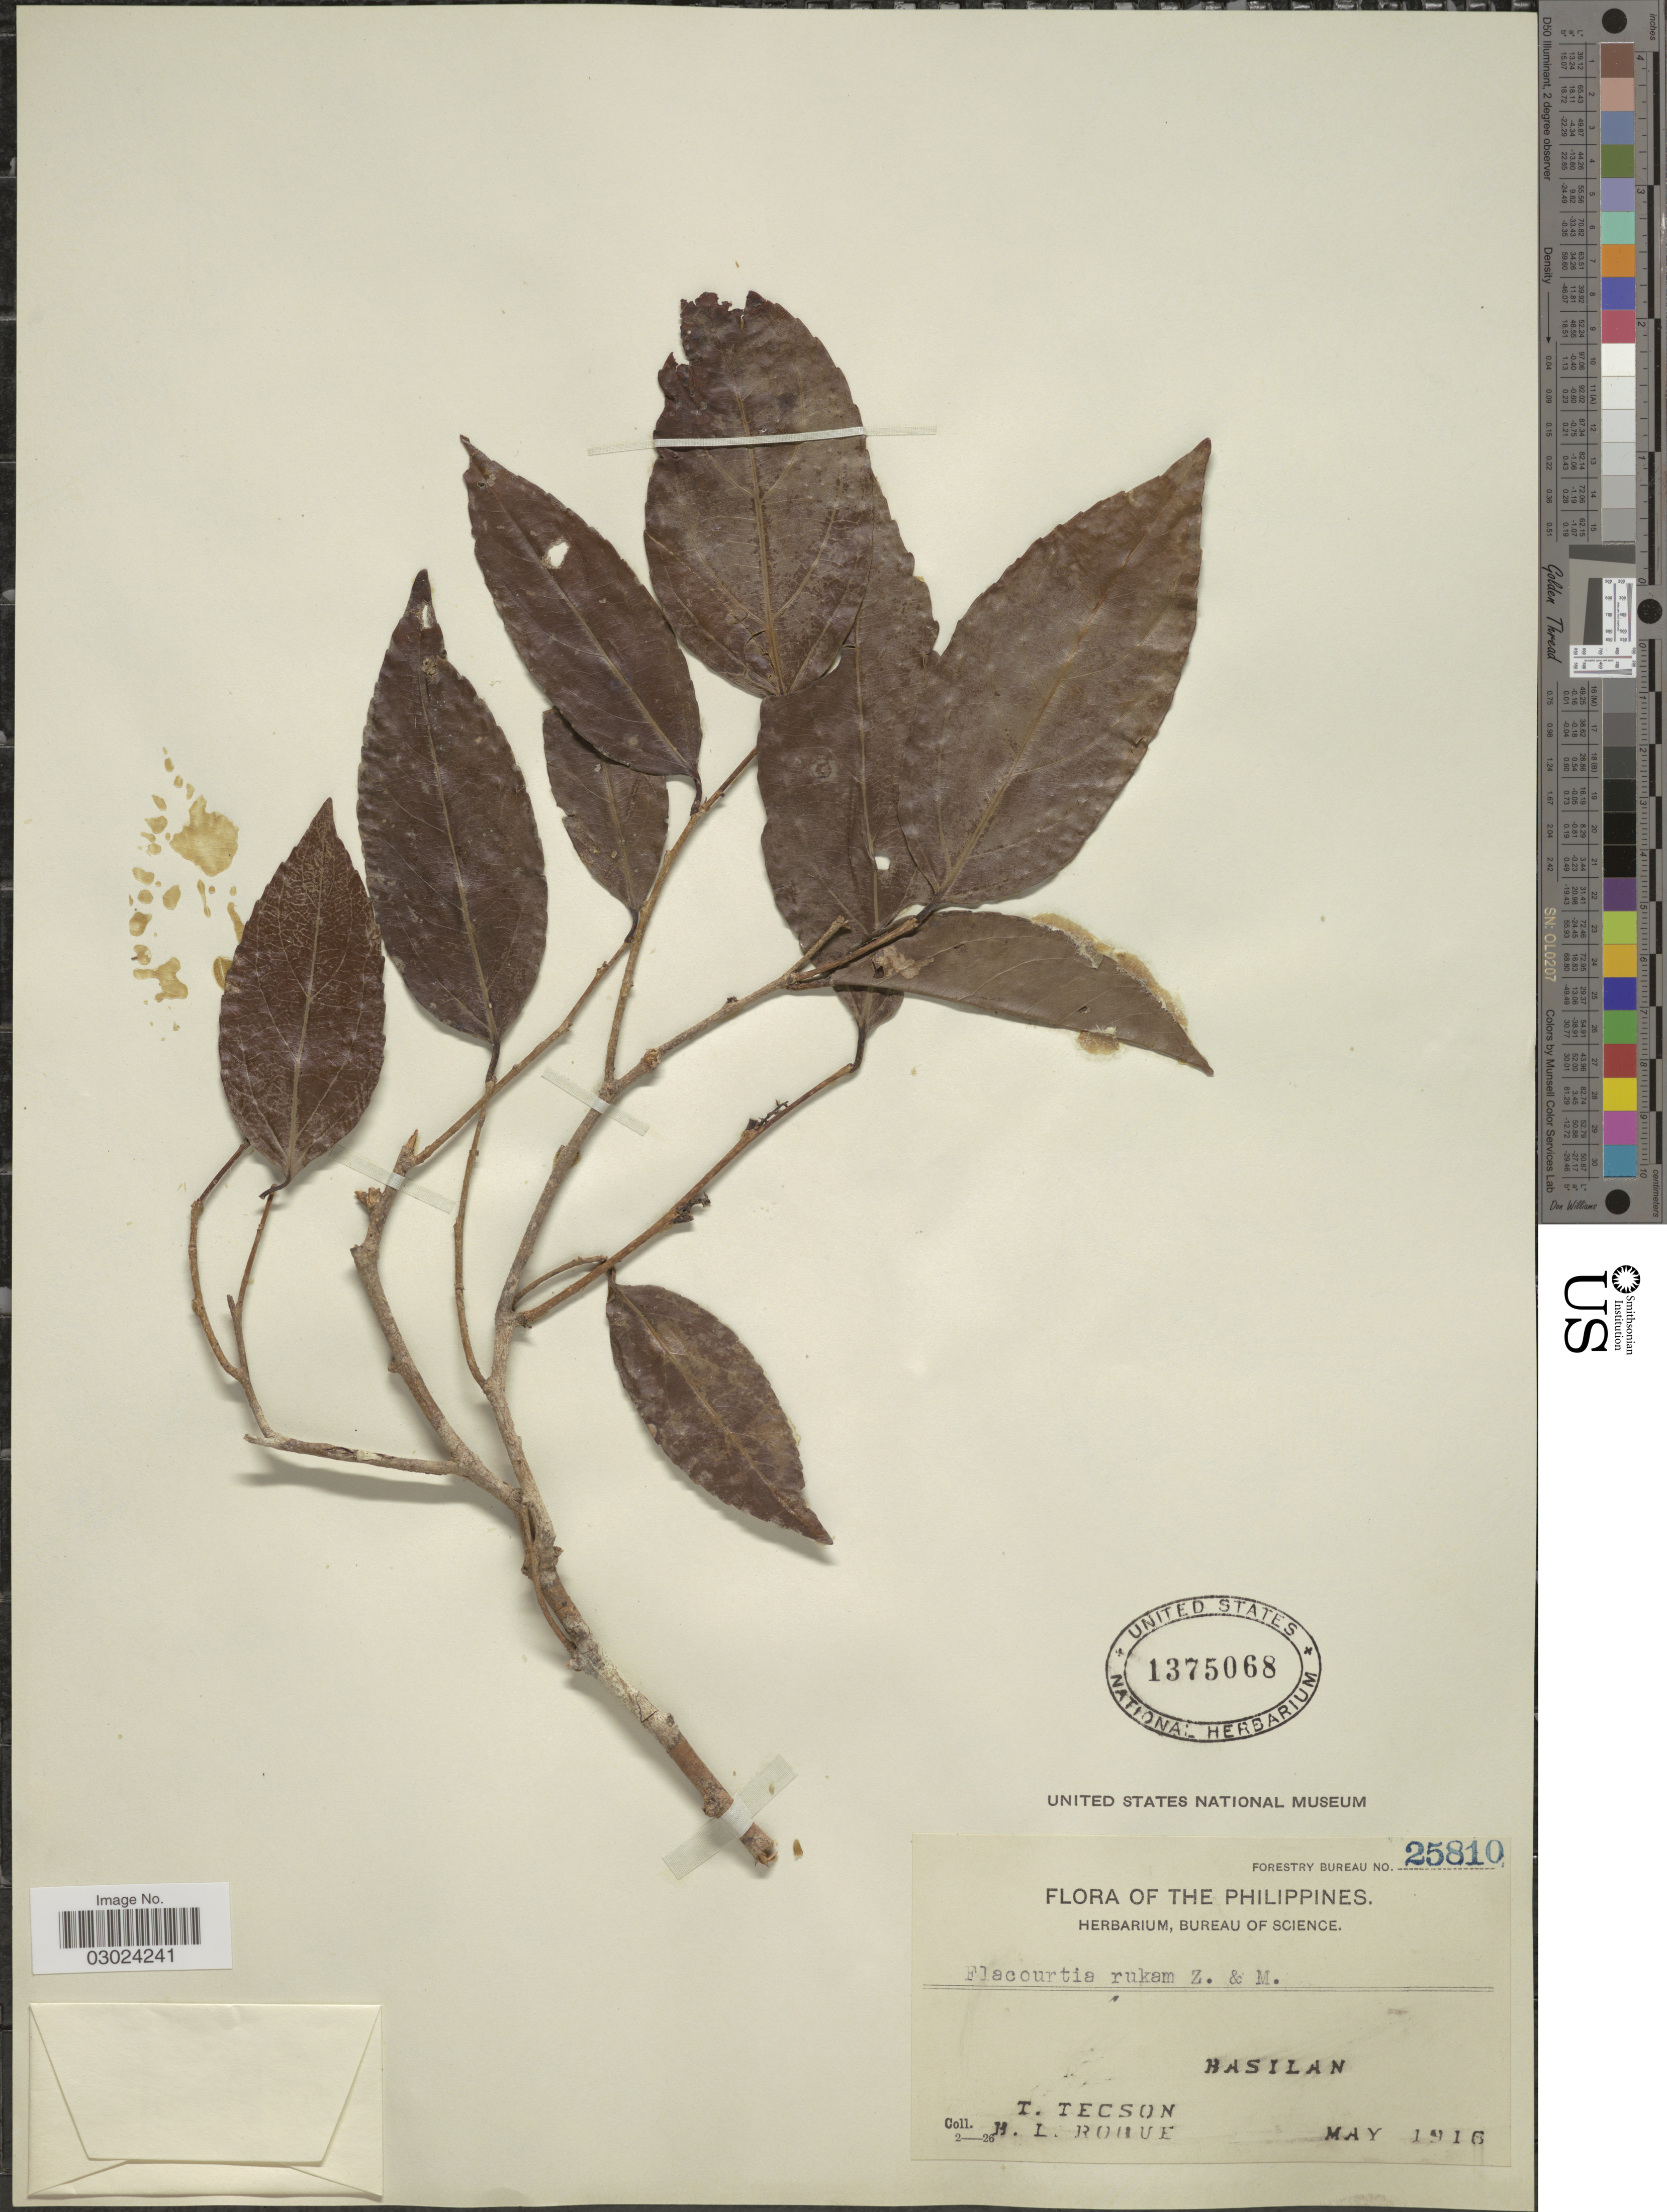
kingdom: Plantae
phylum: Tracheophyta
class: Magnoliopsida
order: Malpighiales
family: Salicaceae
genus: Flacourtia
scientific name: Flacourtia rukam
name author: Zoll. & Moritzi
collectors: T. Tecson & B. Roque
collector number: Forestry Bureau 25810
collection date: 1916-05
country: Philippines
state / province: Muslim Mindanao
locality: Basilan.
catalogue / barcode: US 1375068